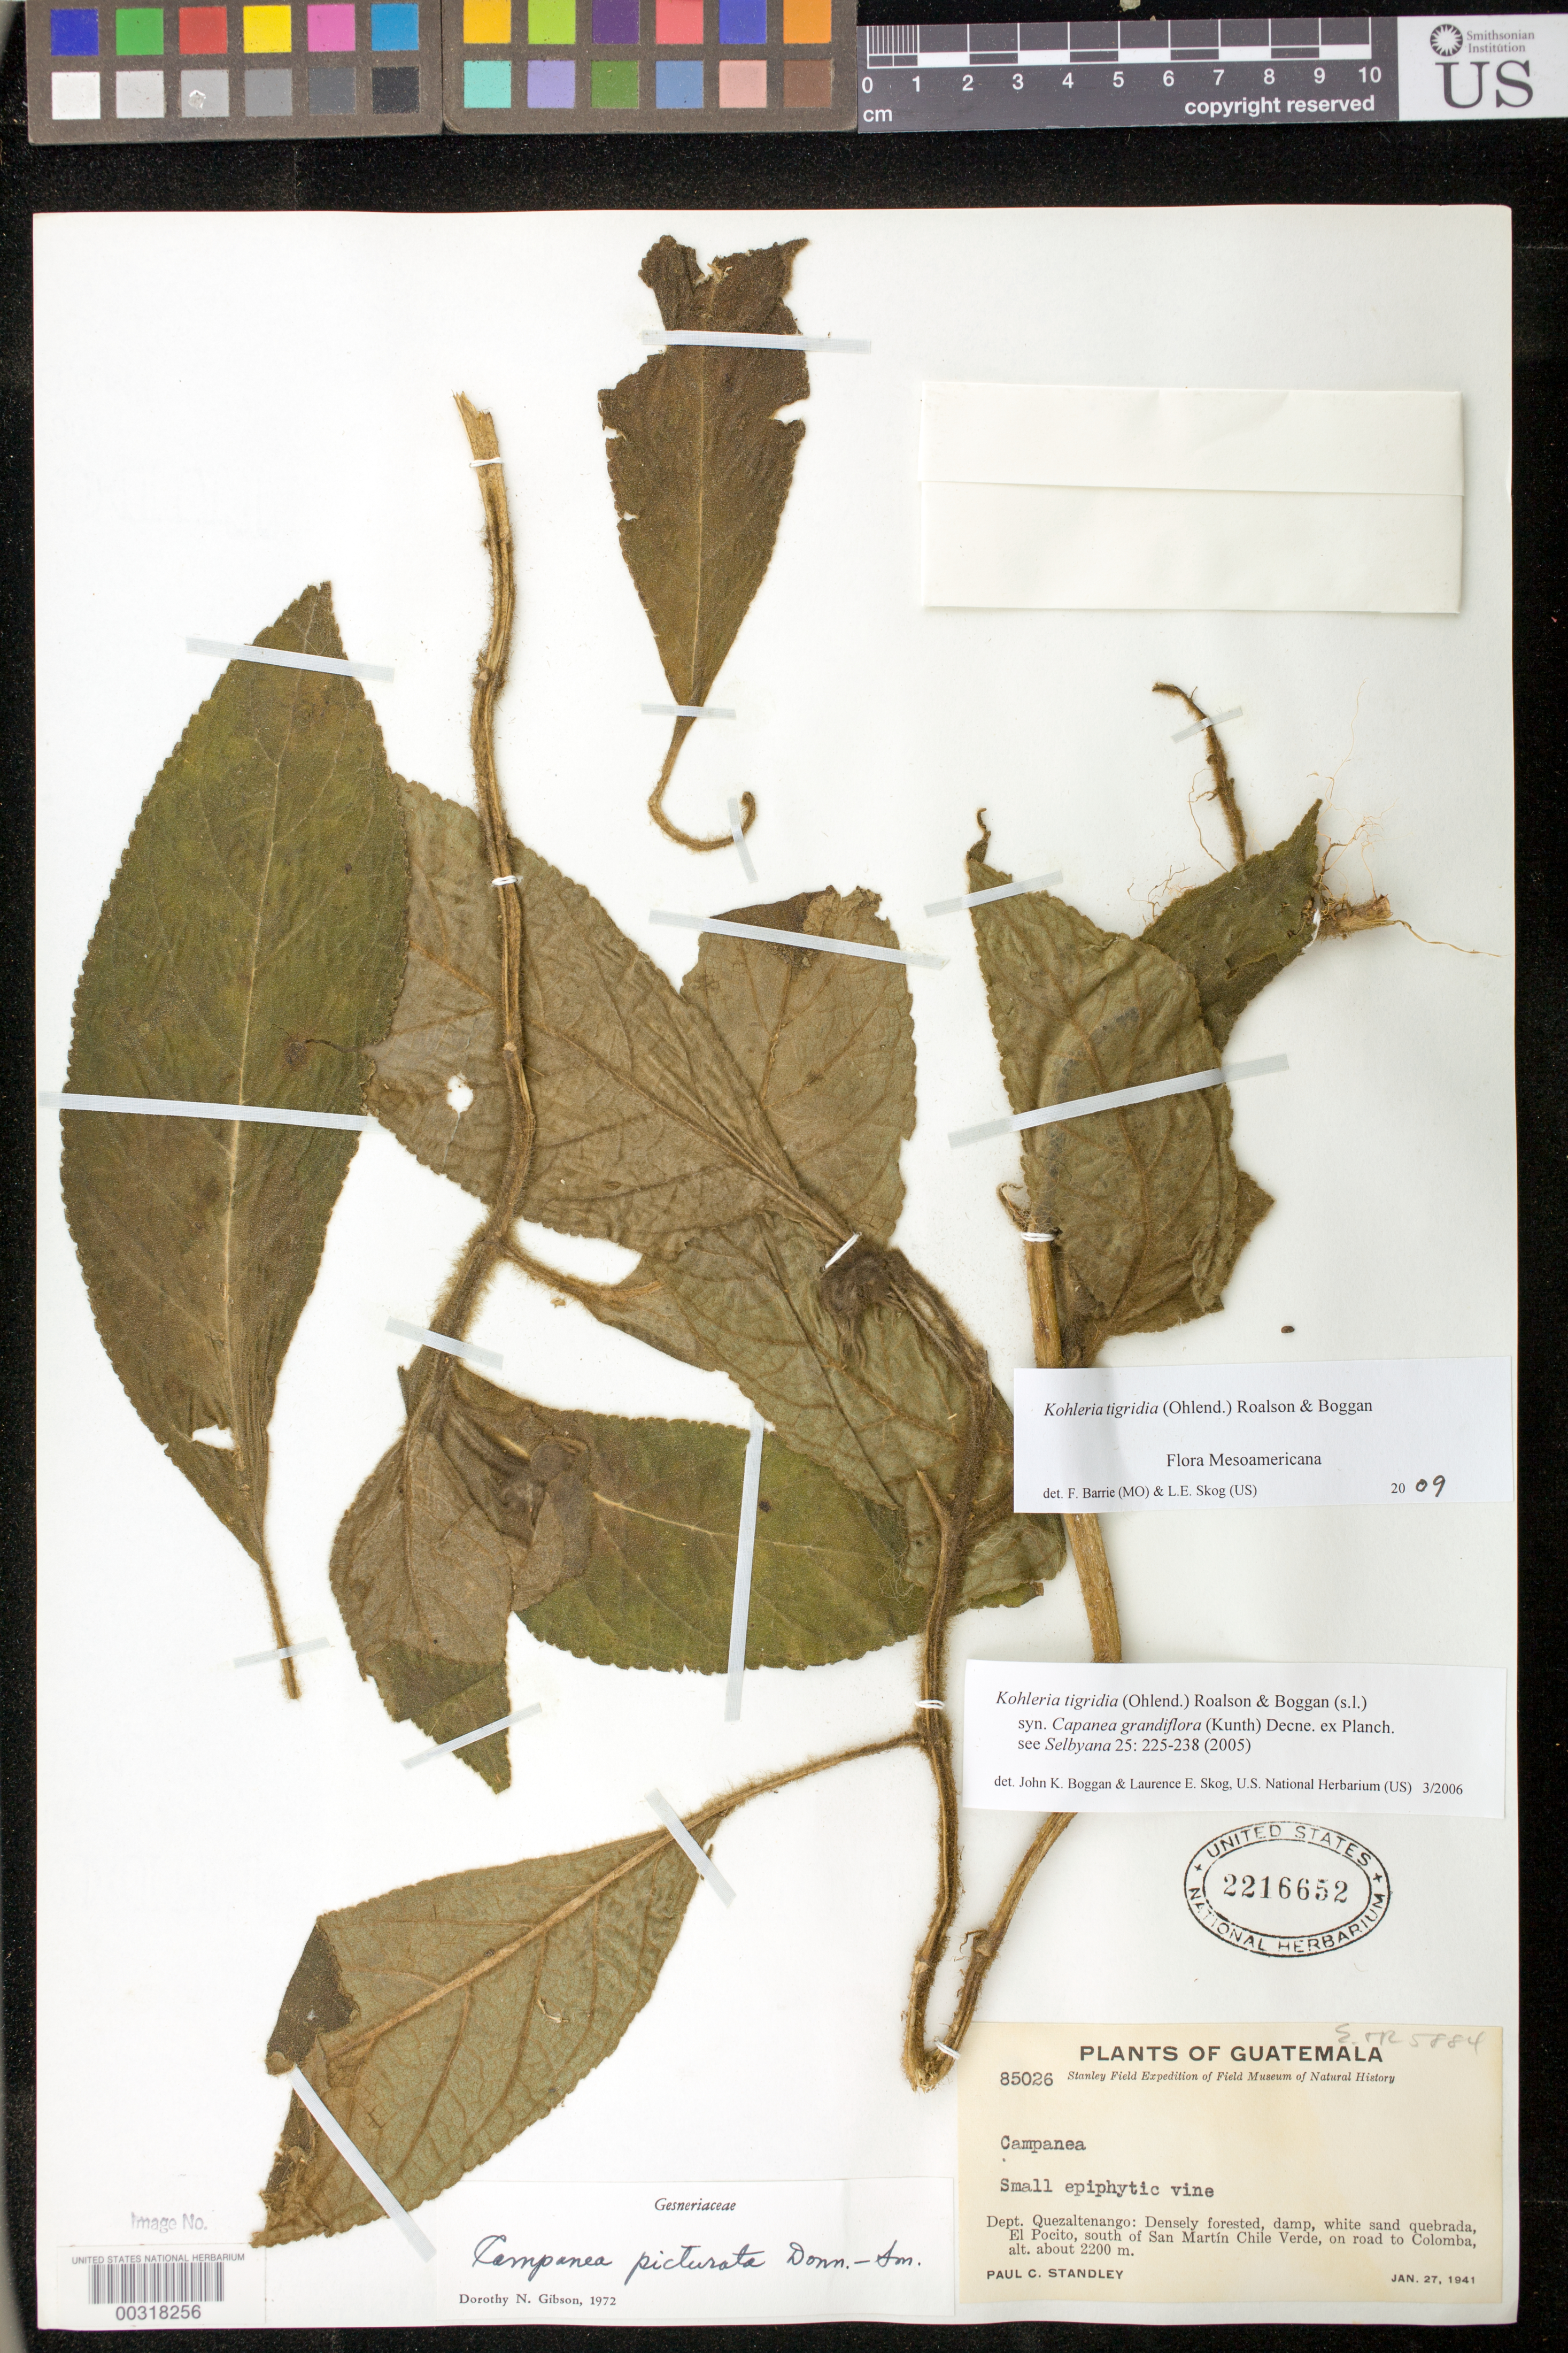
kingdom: Plantae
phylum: Tracheophyta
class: Magnoliopsida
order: Lamiales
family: Gesneriaceae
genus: Kohleria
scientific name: Kohleria tigridia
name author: (Ohlend.) Roalson & Boggan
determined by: Boggan, J. K.; Skog, L. E.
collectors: P. C. Standley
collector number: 85026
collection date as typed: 27 Jan 1941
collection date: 1941-01-27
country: Guatemala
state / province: Quetzaltenango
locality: El Pocito, S of San Martin Chile Verde, on road to Colomba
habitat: Densely forested, damp, white sand quebrada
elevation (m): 2200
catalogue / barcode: US 2216652